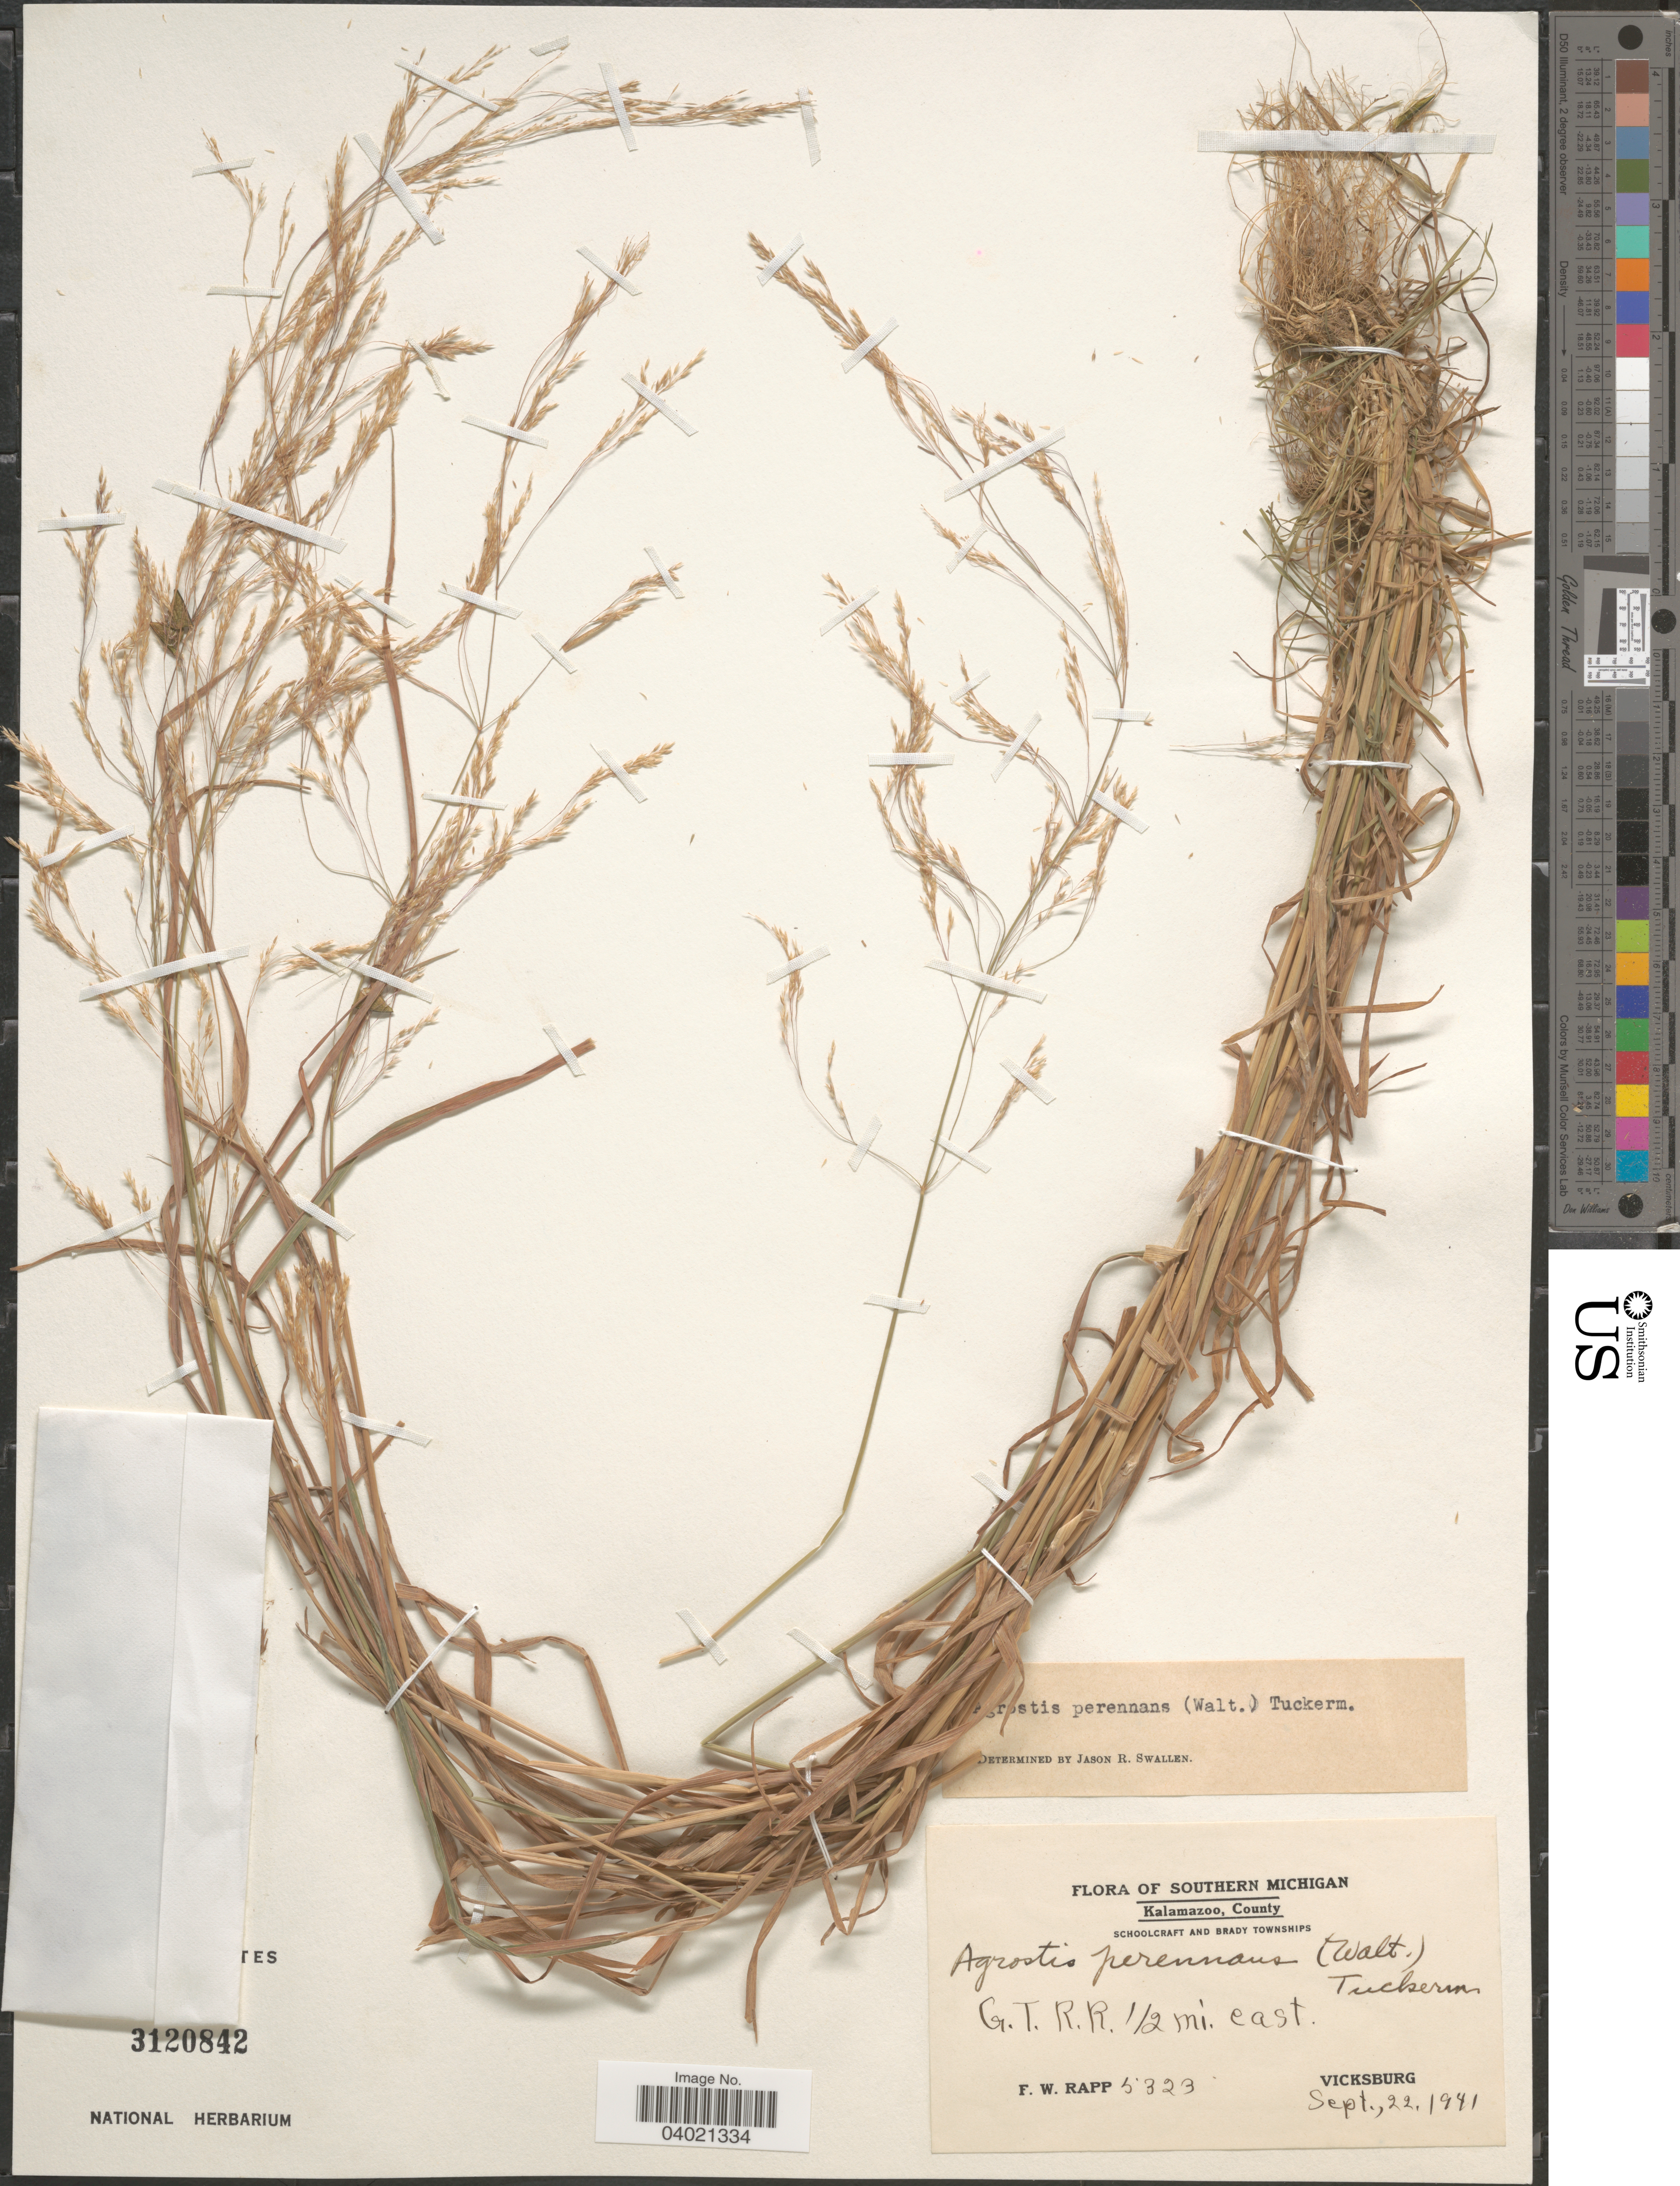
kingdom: Plantae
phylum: Tracheophyta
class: Liliopsida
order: Poales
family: Poaceae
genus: Agrostis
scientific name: Agrostis perennans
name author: (Walter) Tuck.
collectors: F. Rapp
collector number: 5323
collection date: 1941-09-22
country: United States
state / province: Michigan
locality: Southern Michigan. Kalamazoo, County. Schoolcraft and Brady Townships. G.T.R.R. ½ mi. east. Vicksburg [unsure placement].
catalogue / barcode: US 3120842